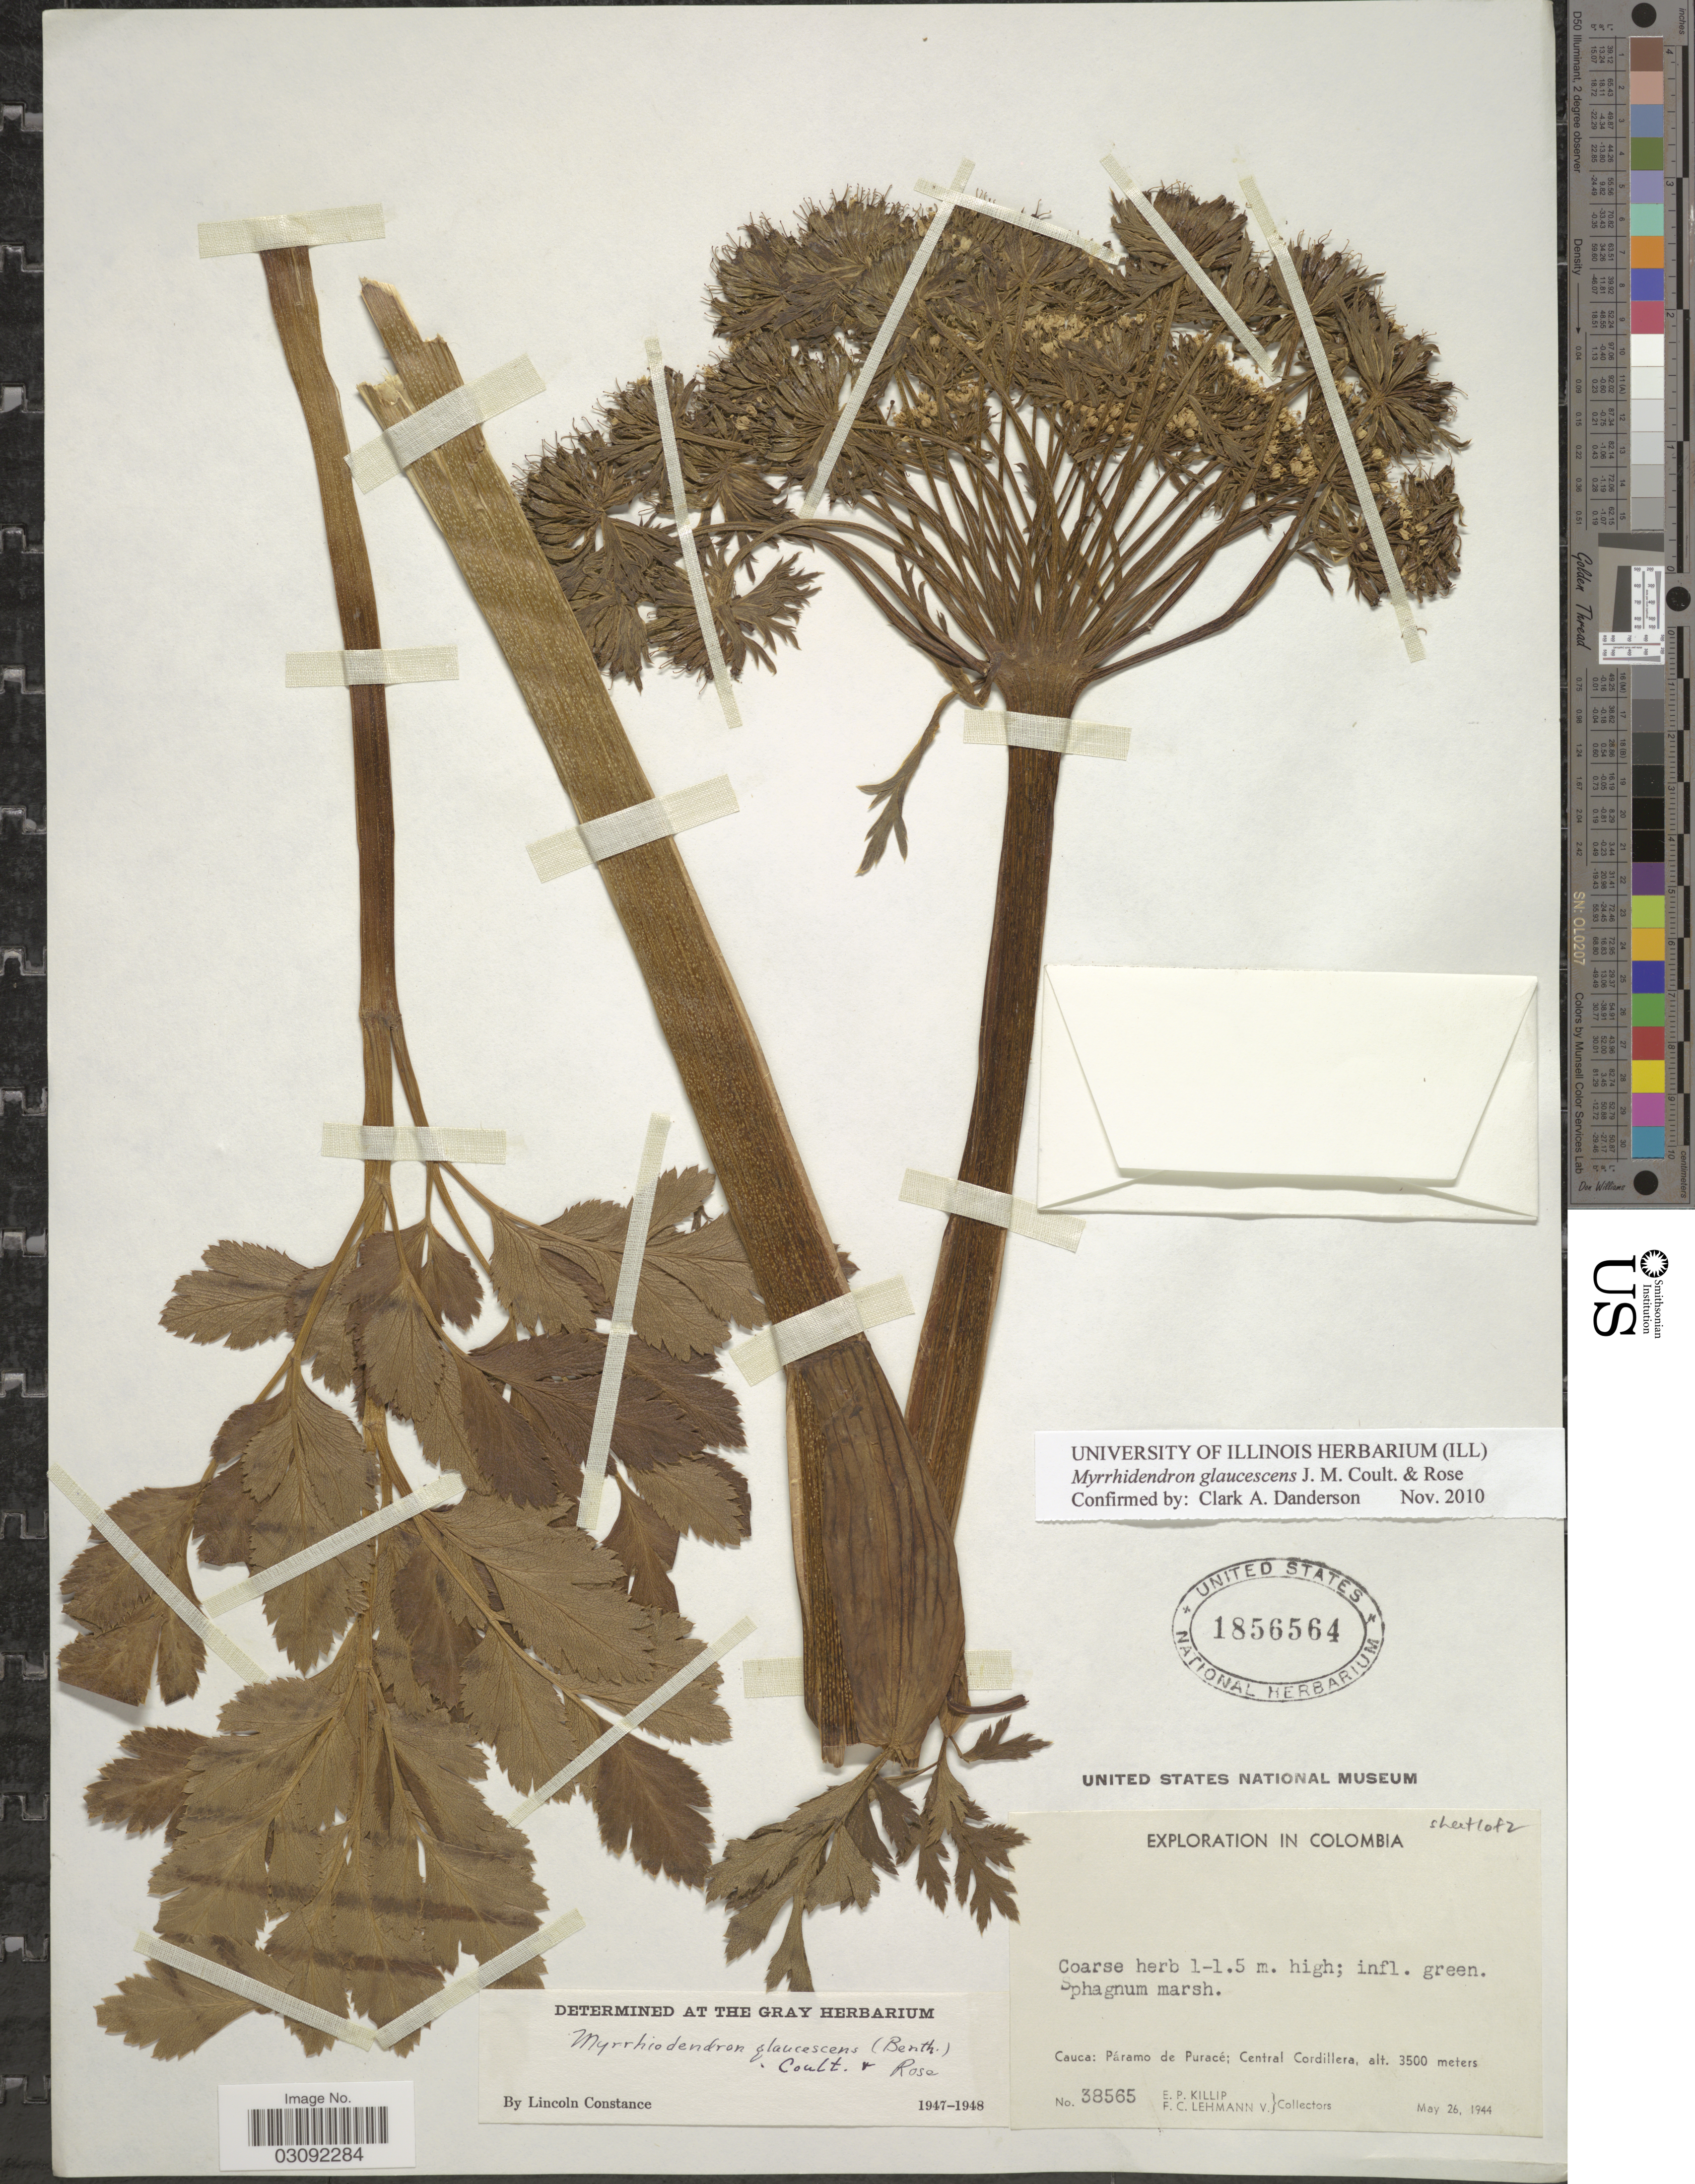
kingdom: Plantae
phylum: Tracheophyta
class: Magnoliopsida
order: Apiales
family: Apiaceae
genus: Myrrhidendron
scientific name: Myrrhidendron glaucescens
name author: (Benth.) J.M. Coult. & Rose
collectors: E. P. Killip & F. Lehmann v.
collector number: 38565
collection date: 1944-05-26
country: Colombia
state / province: Cauca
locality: Páramo de Puracé; Central Cordillera.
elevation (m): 3500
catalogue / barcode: US 1856564